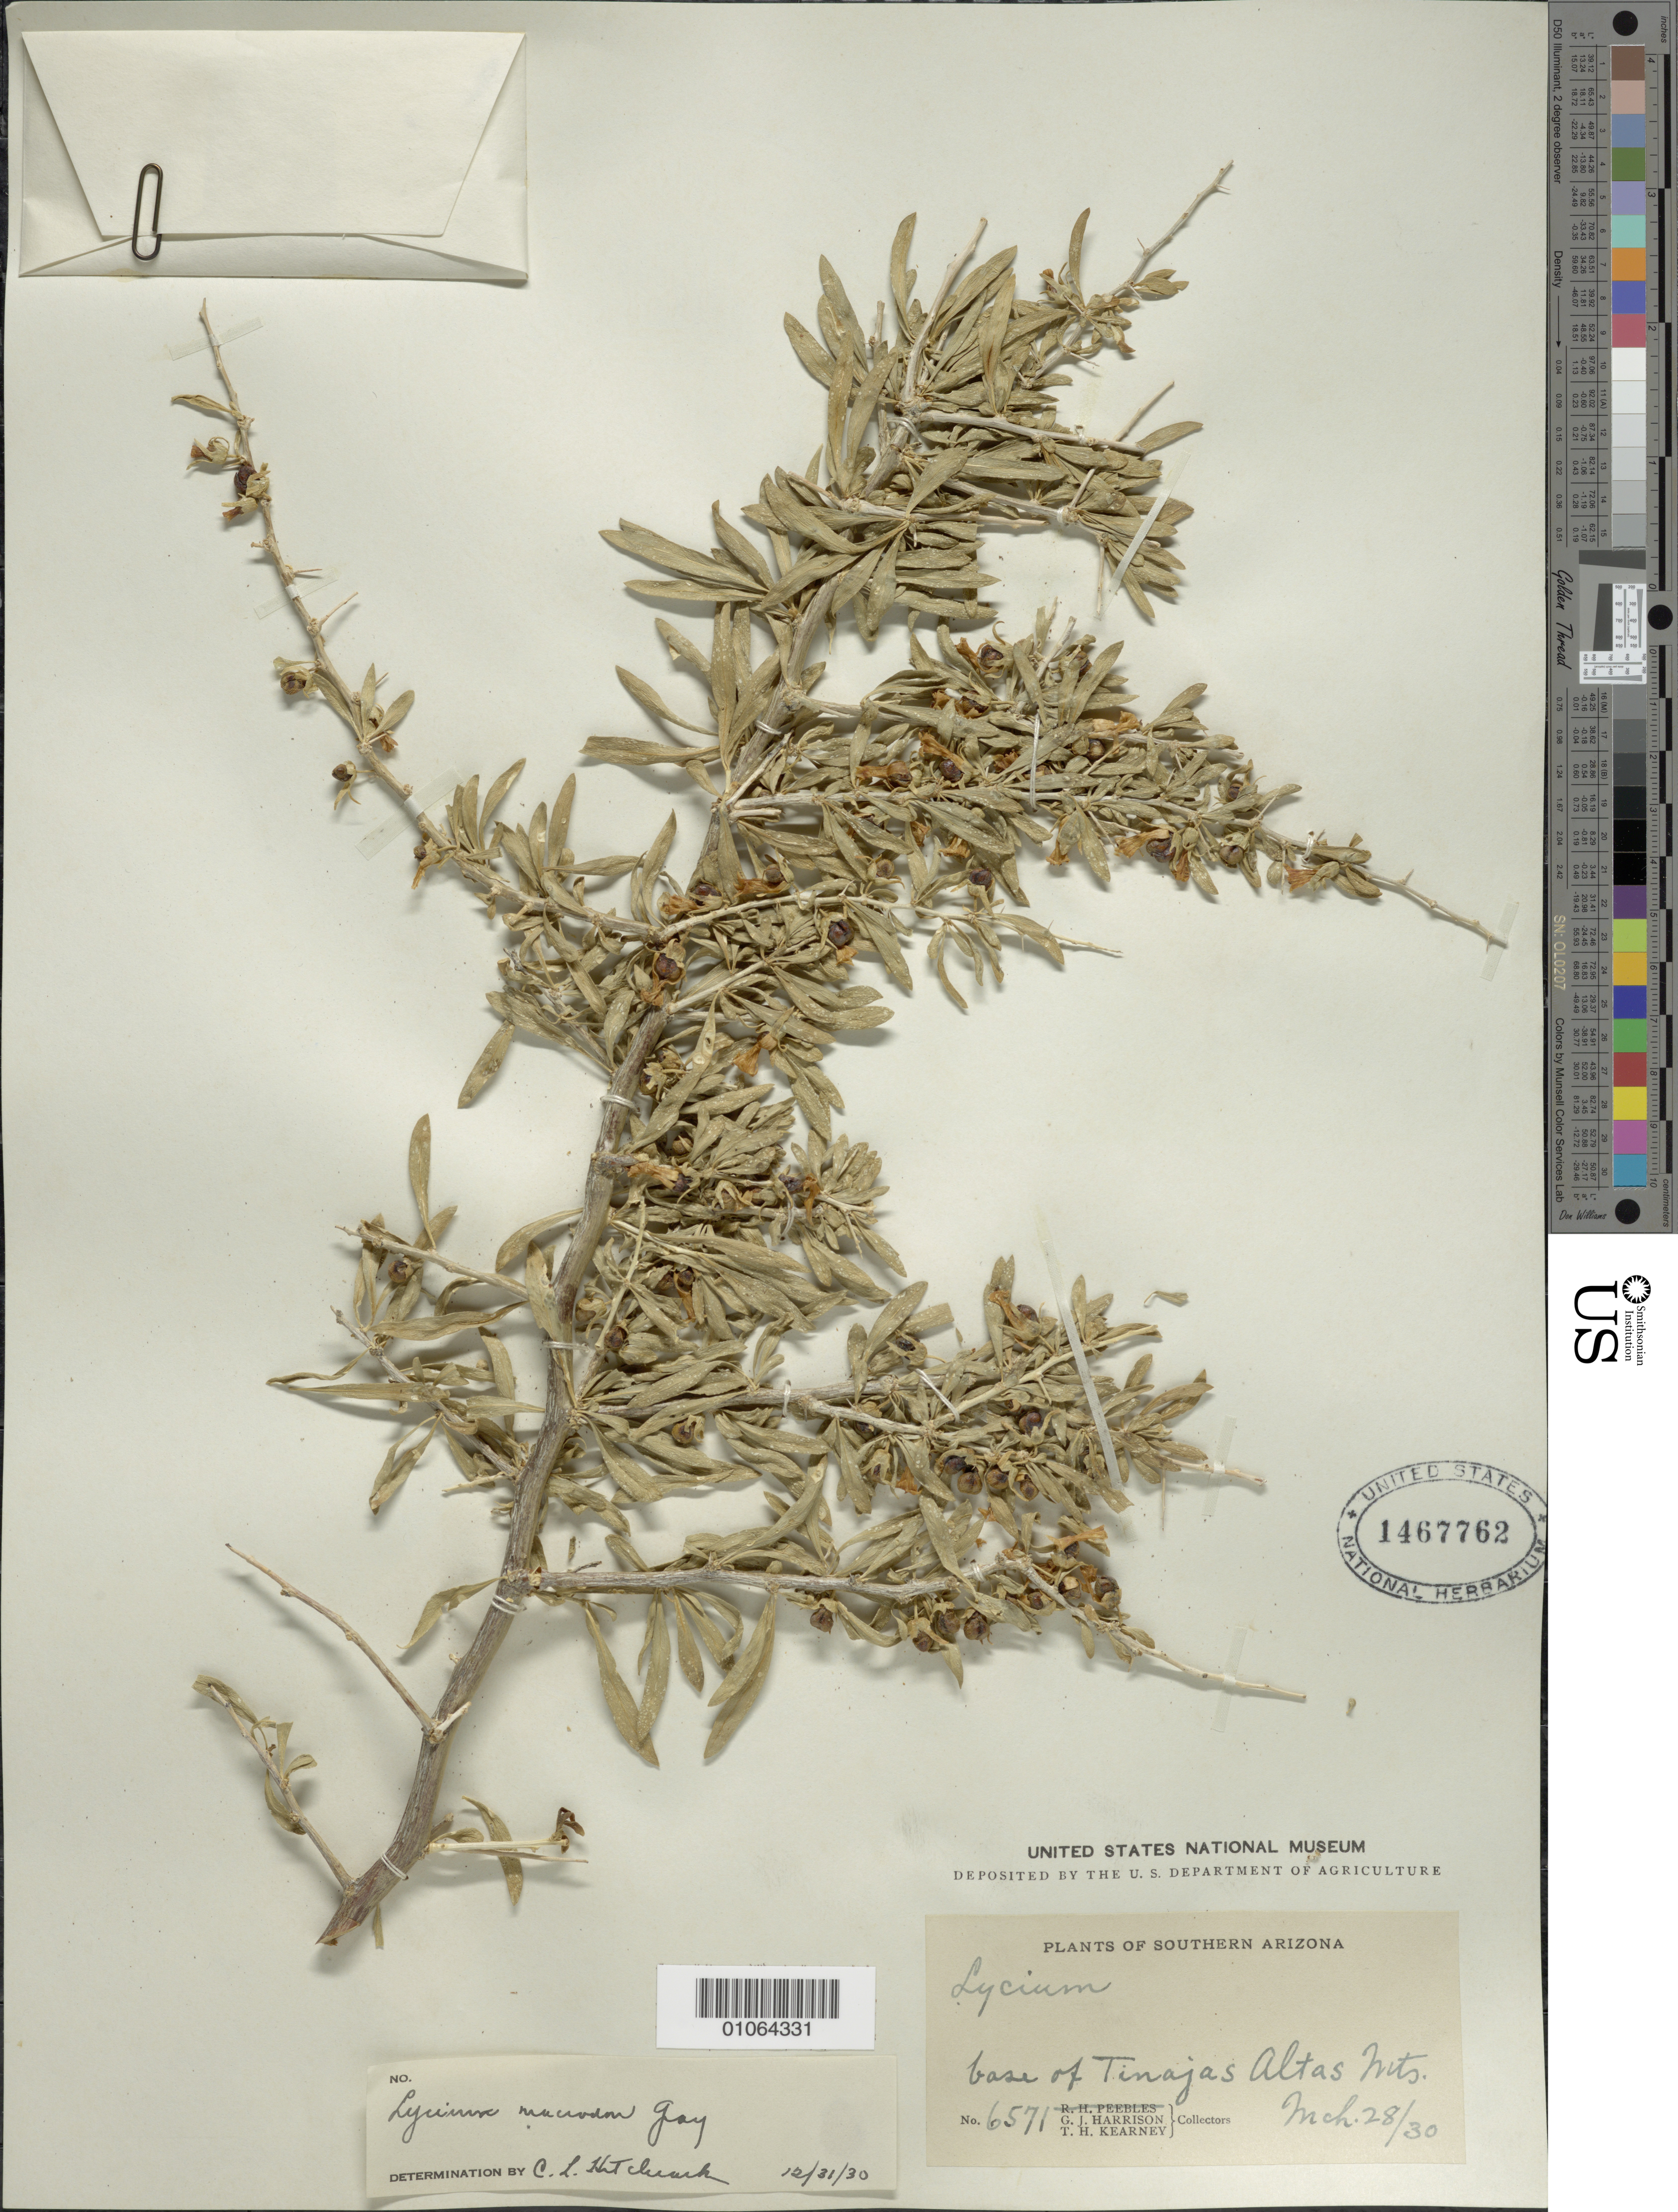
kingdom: Plantae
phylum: Tracheophyta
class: Magnoliopsida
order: Solanales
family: Solanaceae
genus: Lycium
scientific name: Lycium macrodon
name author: A. Gray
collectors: G. J. Harrison & T. H. Kearney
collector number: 6571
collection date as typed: Transcribed d/m/y: 28/3/30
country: United States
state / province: Arizona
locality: Southern Arizona, base of Tinajas Altas Mts.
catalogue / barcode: US 1467762